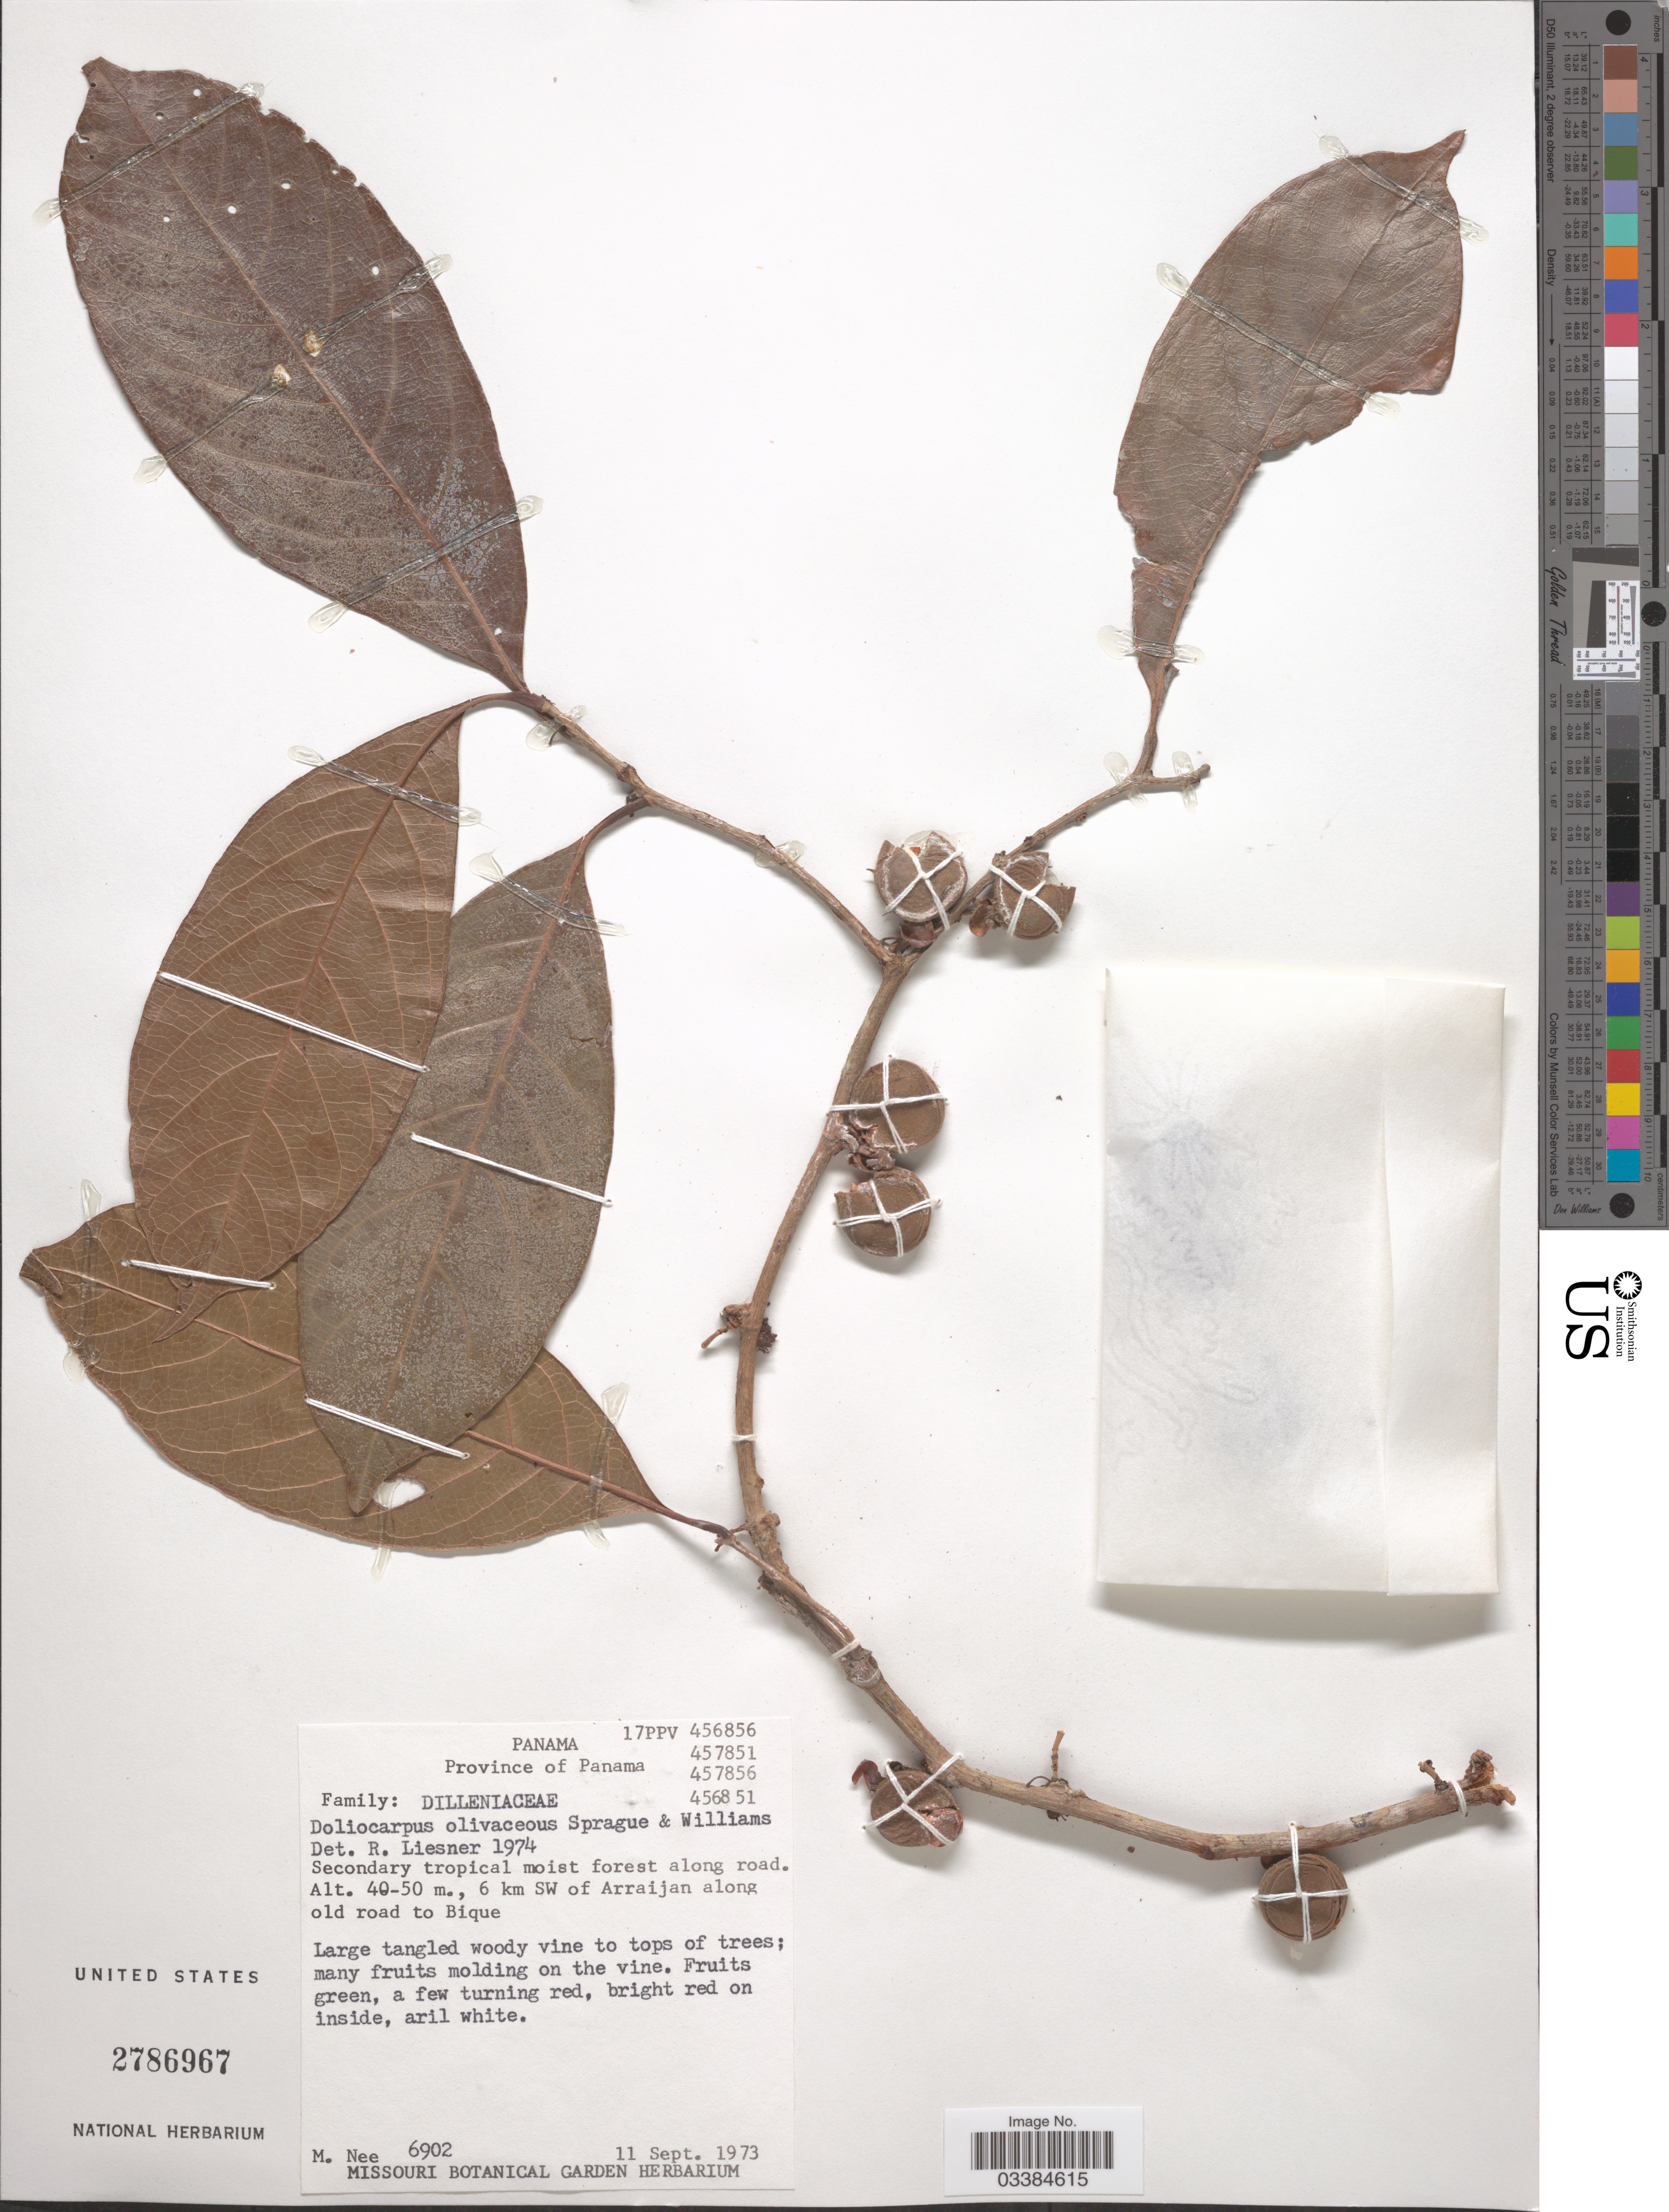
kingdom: Plantae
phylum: Tracheophyta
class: Magnoliopsida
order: Dilleniales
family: Dilleniaceae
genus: Doliocarpus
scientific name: Doliocarpus olivaceus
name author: Sprague & R.O. Williams ex Standl.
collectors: M. Nee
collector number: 6902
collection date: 1973-09-11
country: Panama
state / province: Panamá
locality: Secondary tropical moist forest along road. 6 km SW of Arraijan along old road to Bique.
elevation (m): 40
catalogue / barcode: US 2786967